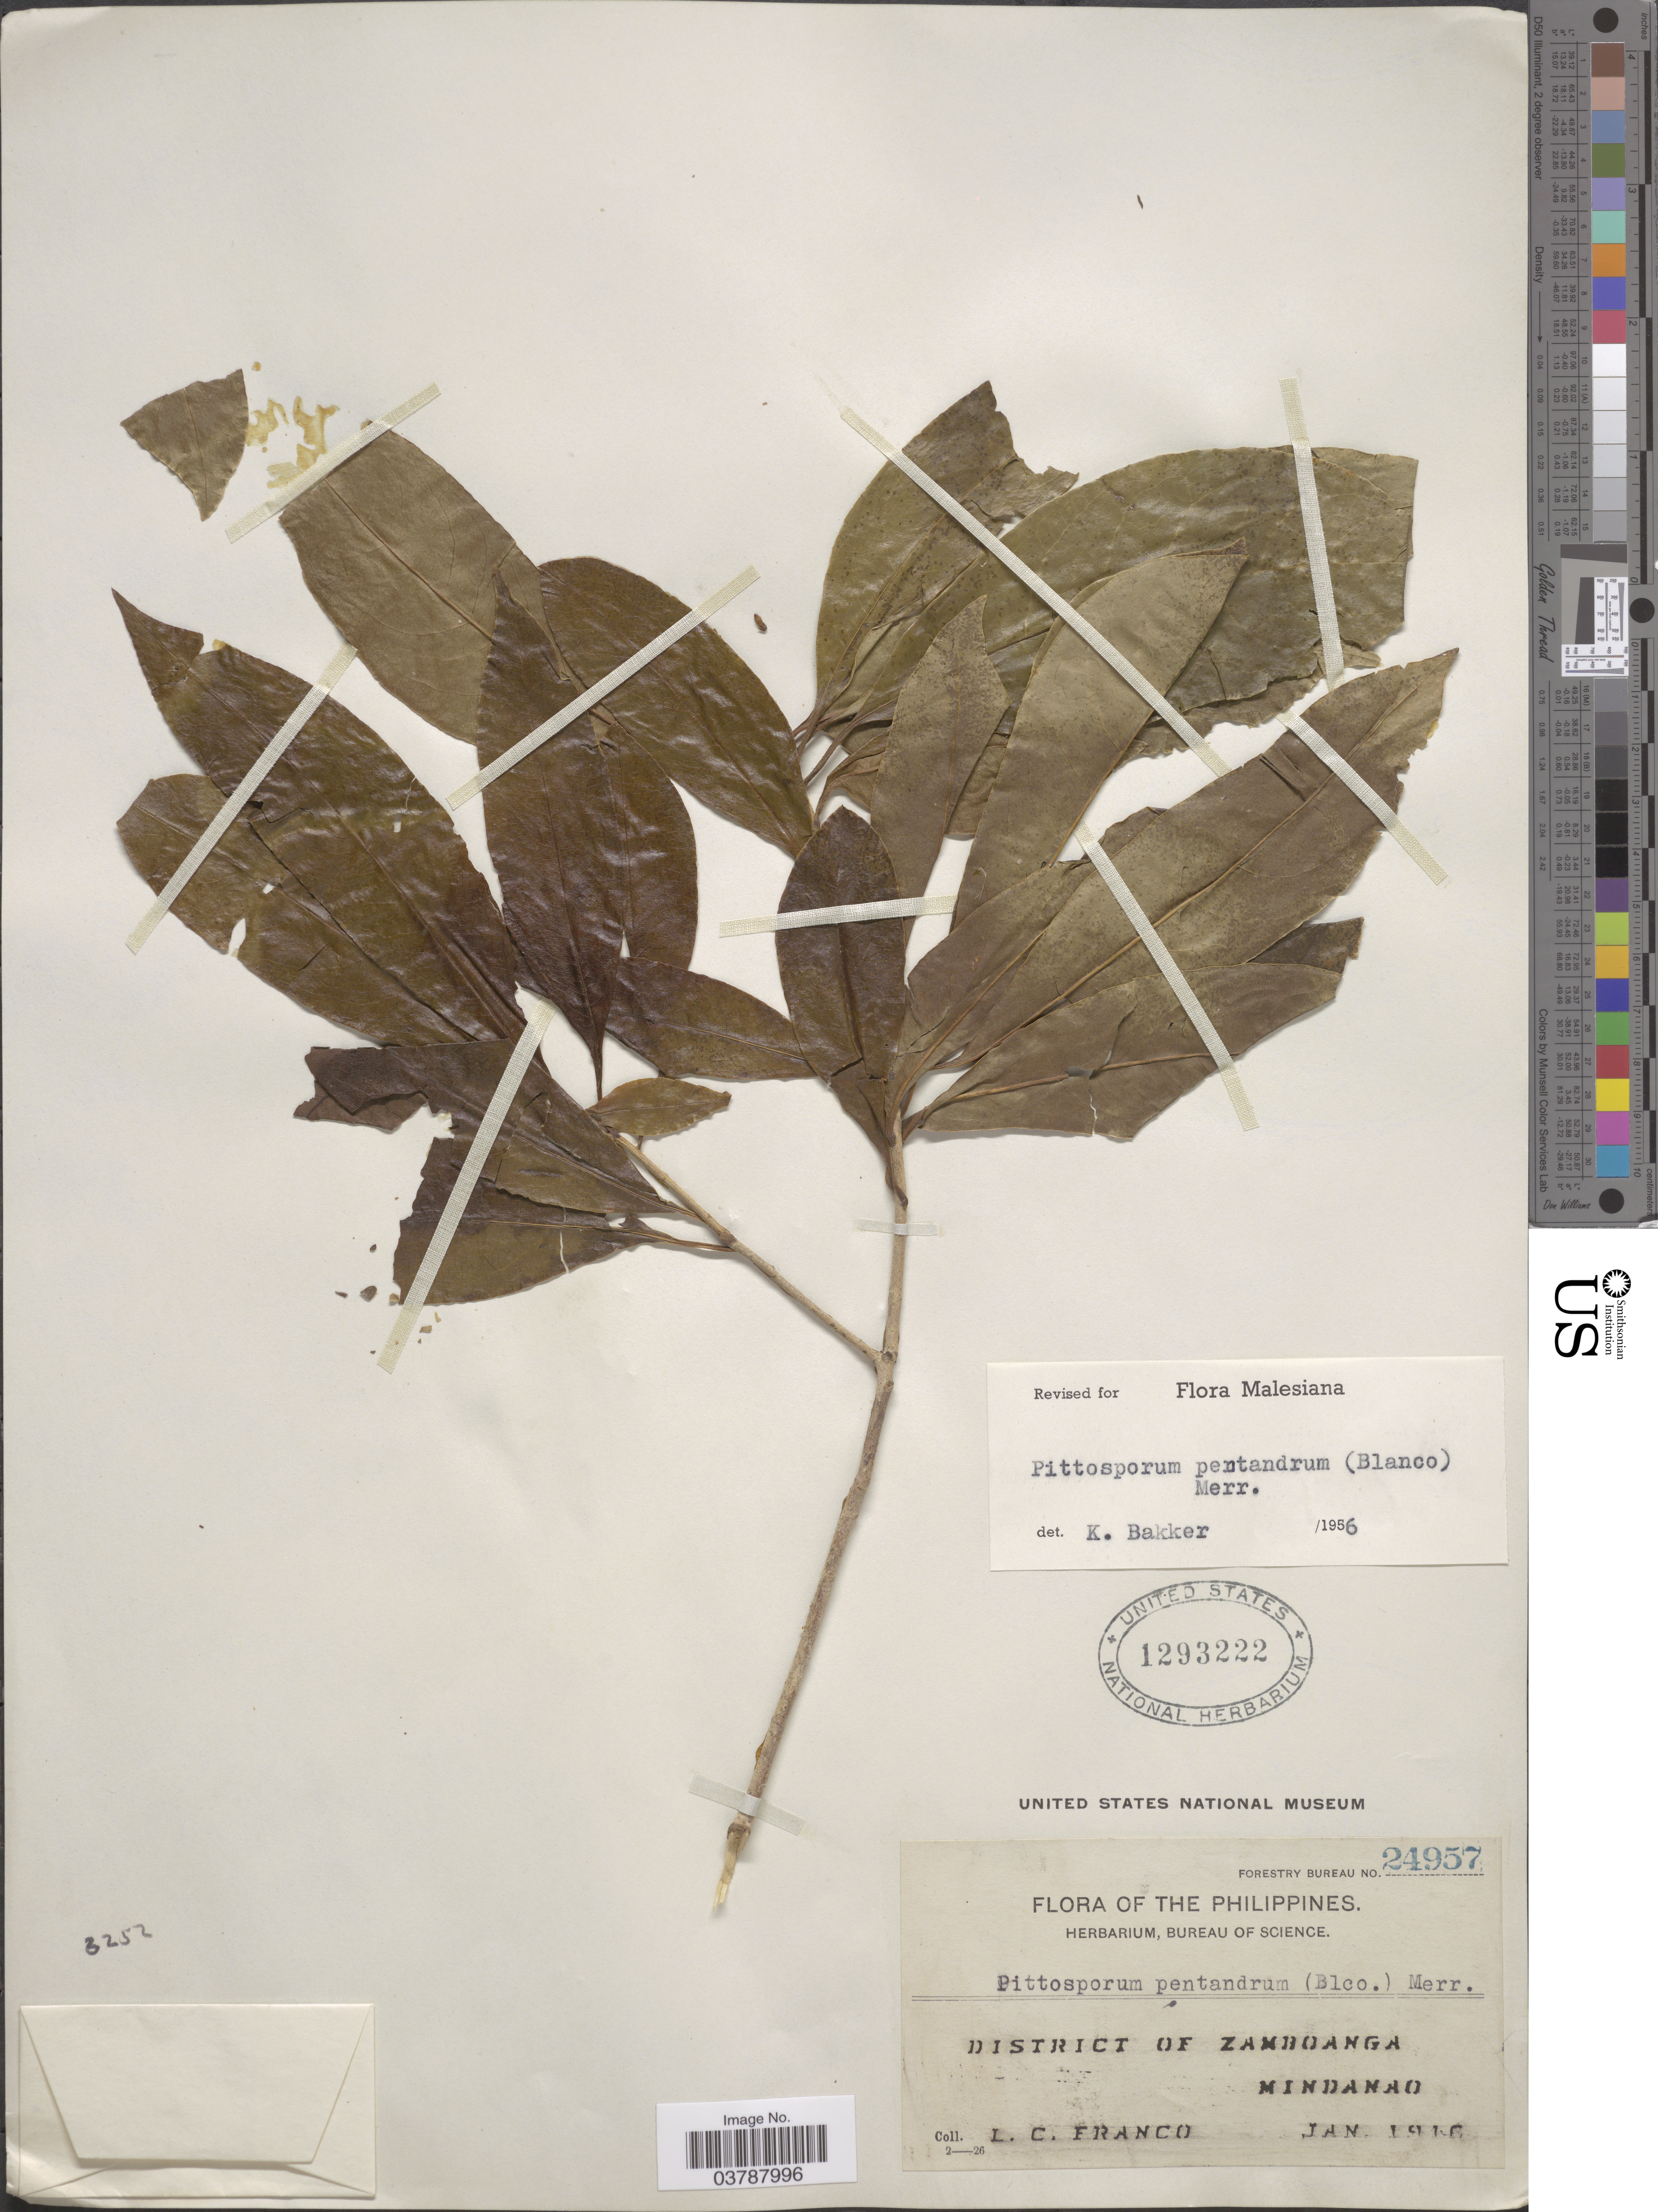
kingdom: Plantae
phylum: Tracheophyta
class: Magnoliopsida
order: Apiales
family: Pittosporaceae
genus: Pittosporum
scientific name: Pittosporum pentandrum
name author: (Blanco) Merr.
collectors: L. C. Franco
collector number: Forestry Bureau 24957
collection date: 1916-01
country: Philippines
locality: District of Zamboanga, Mindanao.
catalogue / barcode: US 1293222